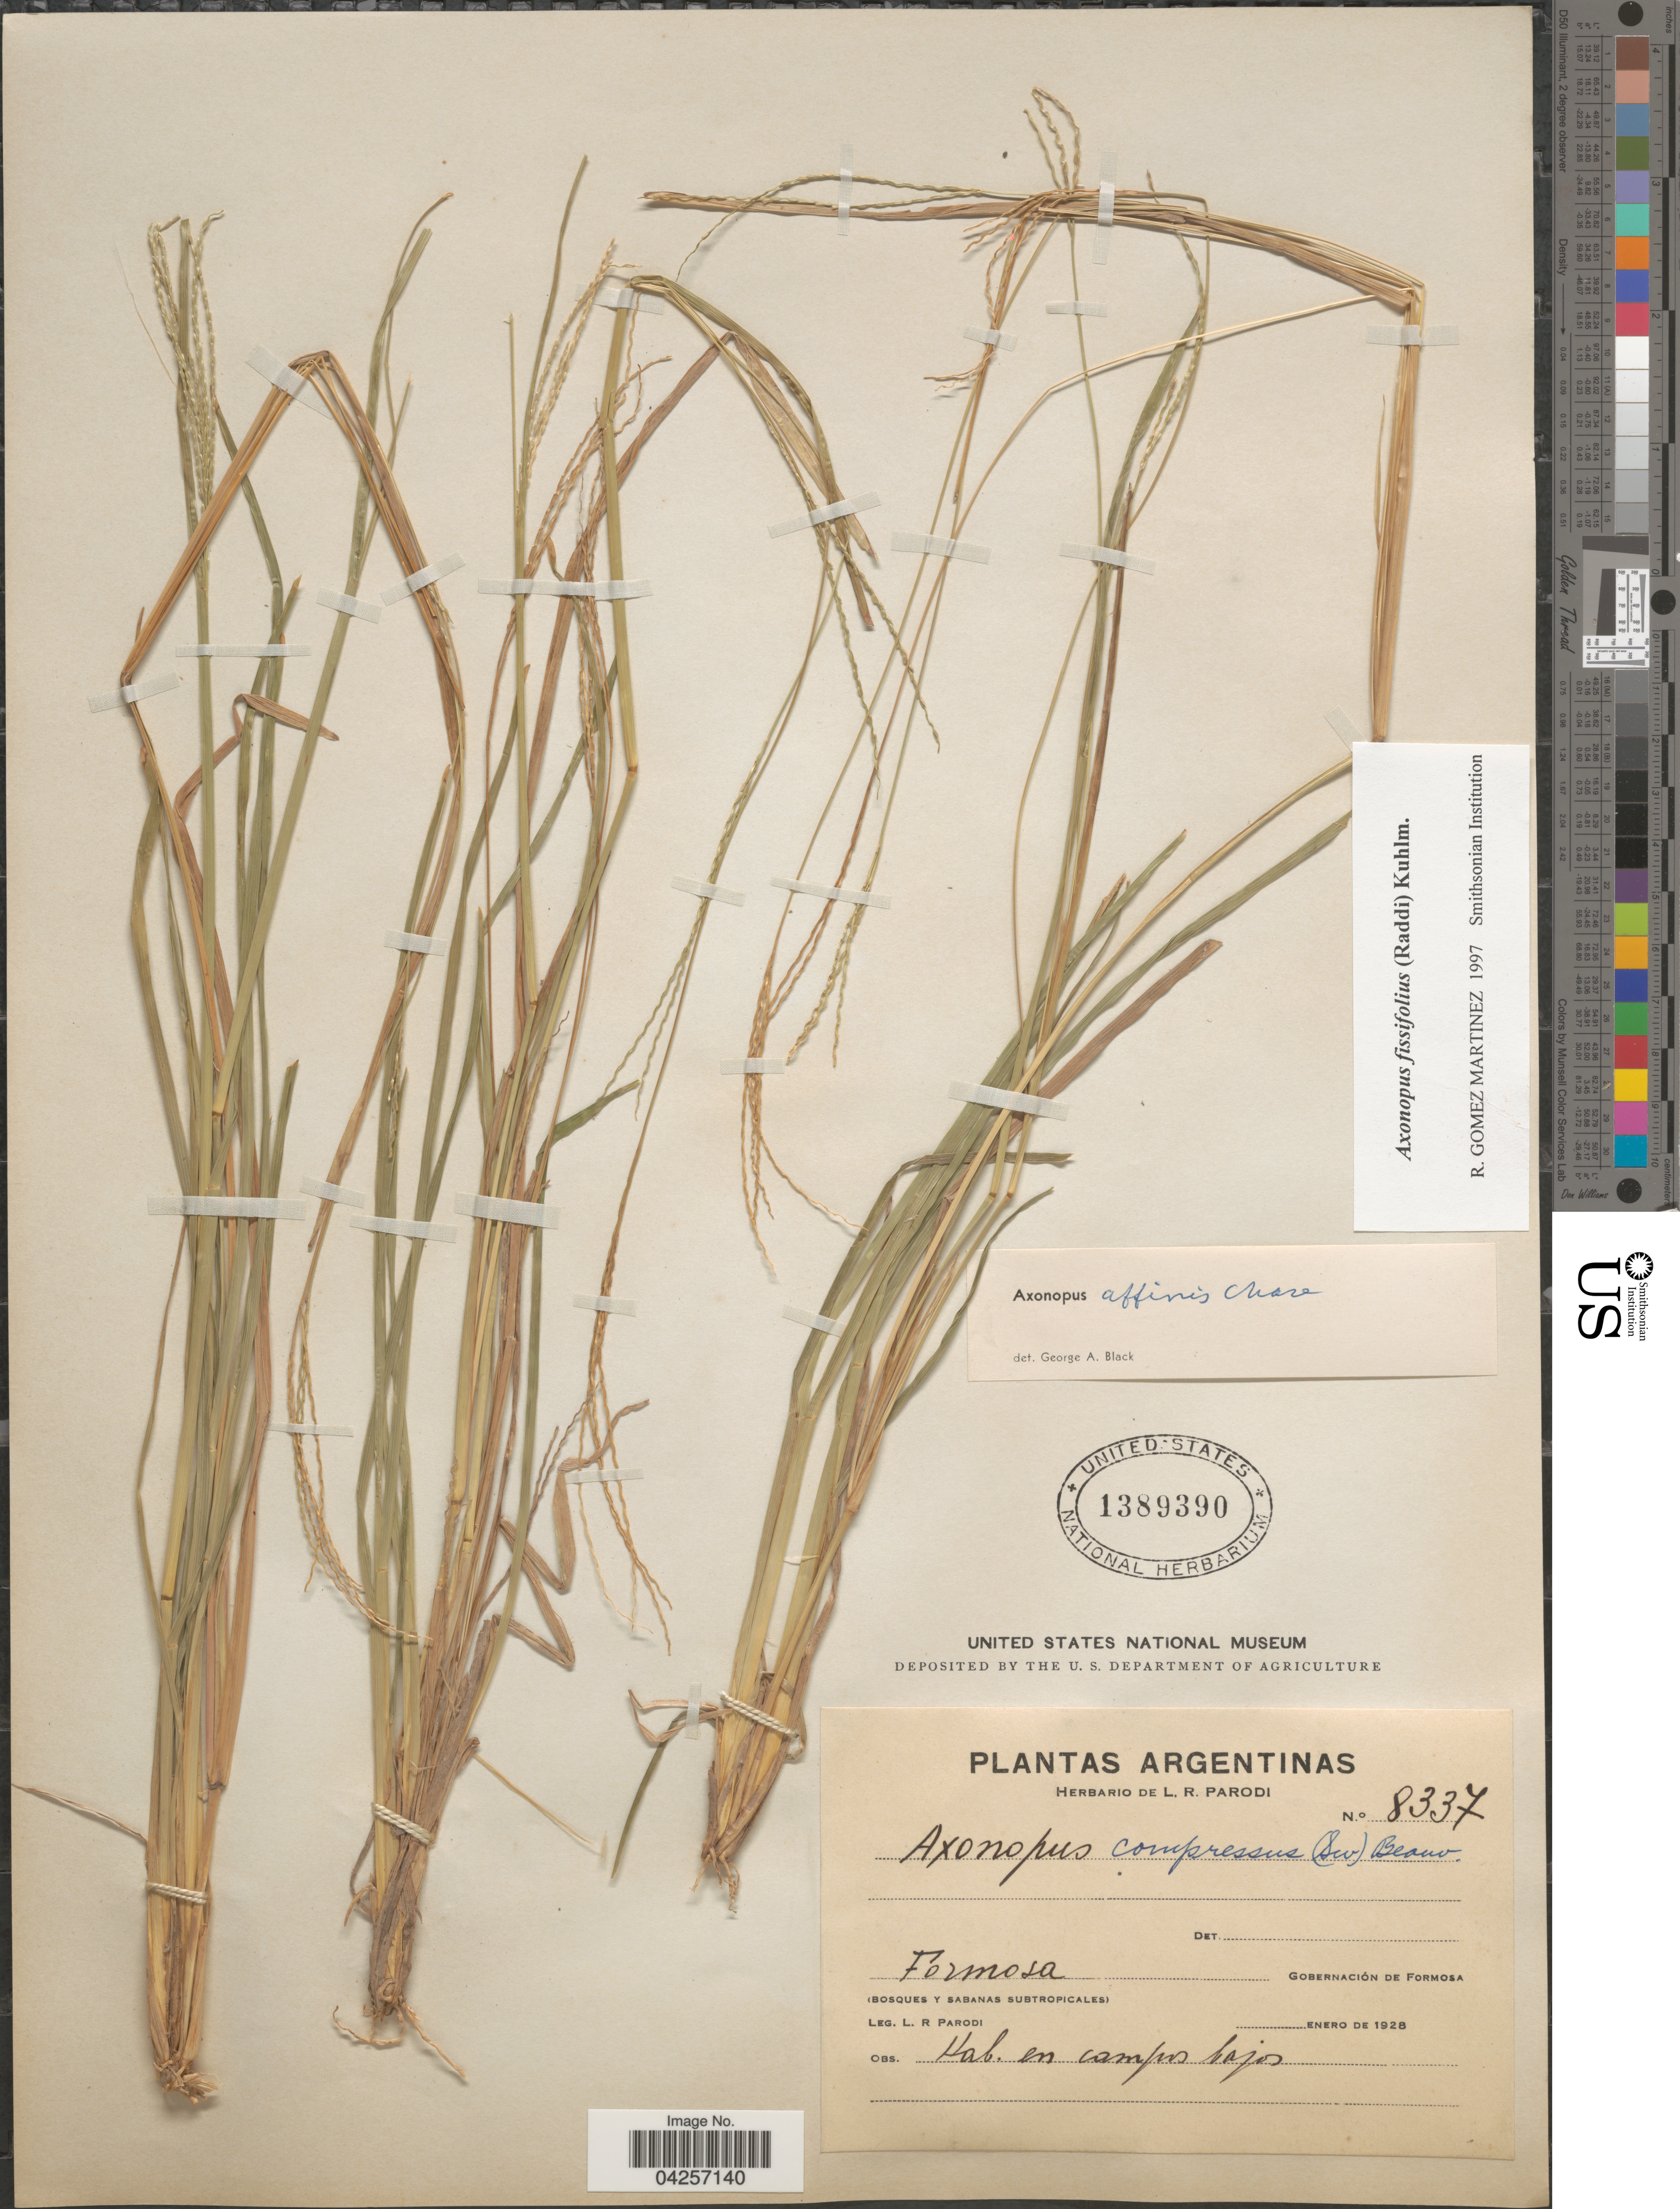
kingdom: Plantae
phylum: Tracheophyta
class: Liliopsida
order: Poales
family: Poaceae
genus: Axonopus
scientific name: Axonopus fissifolius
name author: (Raddi) Kuhlm.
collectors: L. R. Parodi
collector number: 8337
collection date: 1928-01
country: Argentina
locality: Formosa. (Bosques y Sabanas Subtropicales). Gobernación de Formosa.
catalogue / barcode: US 1389390